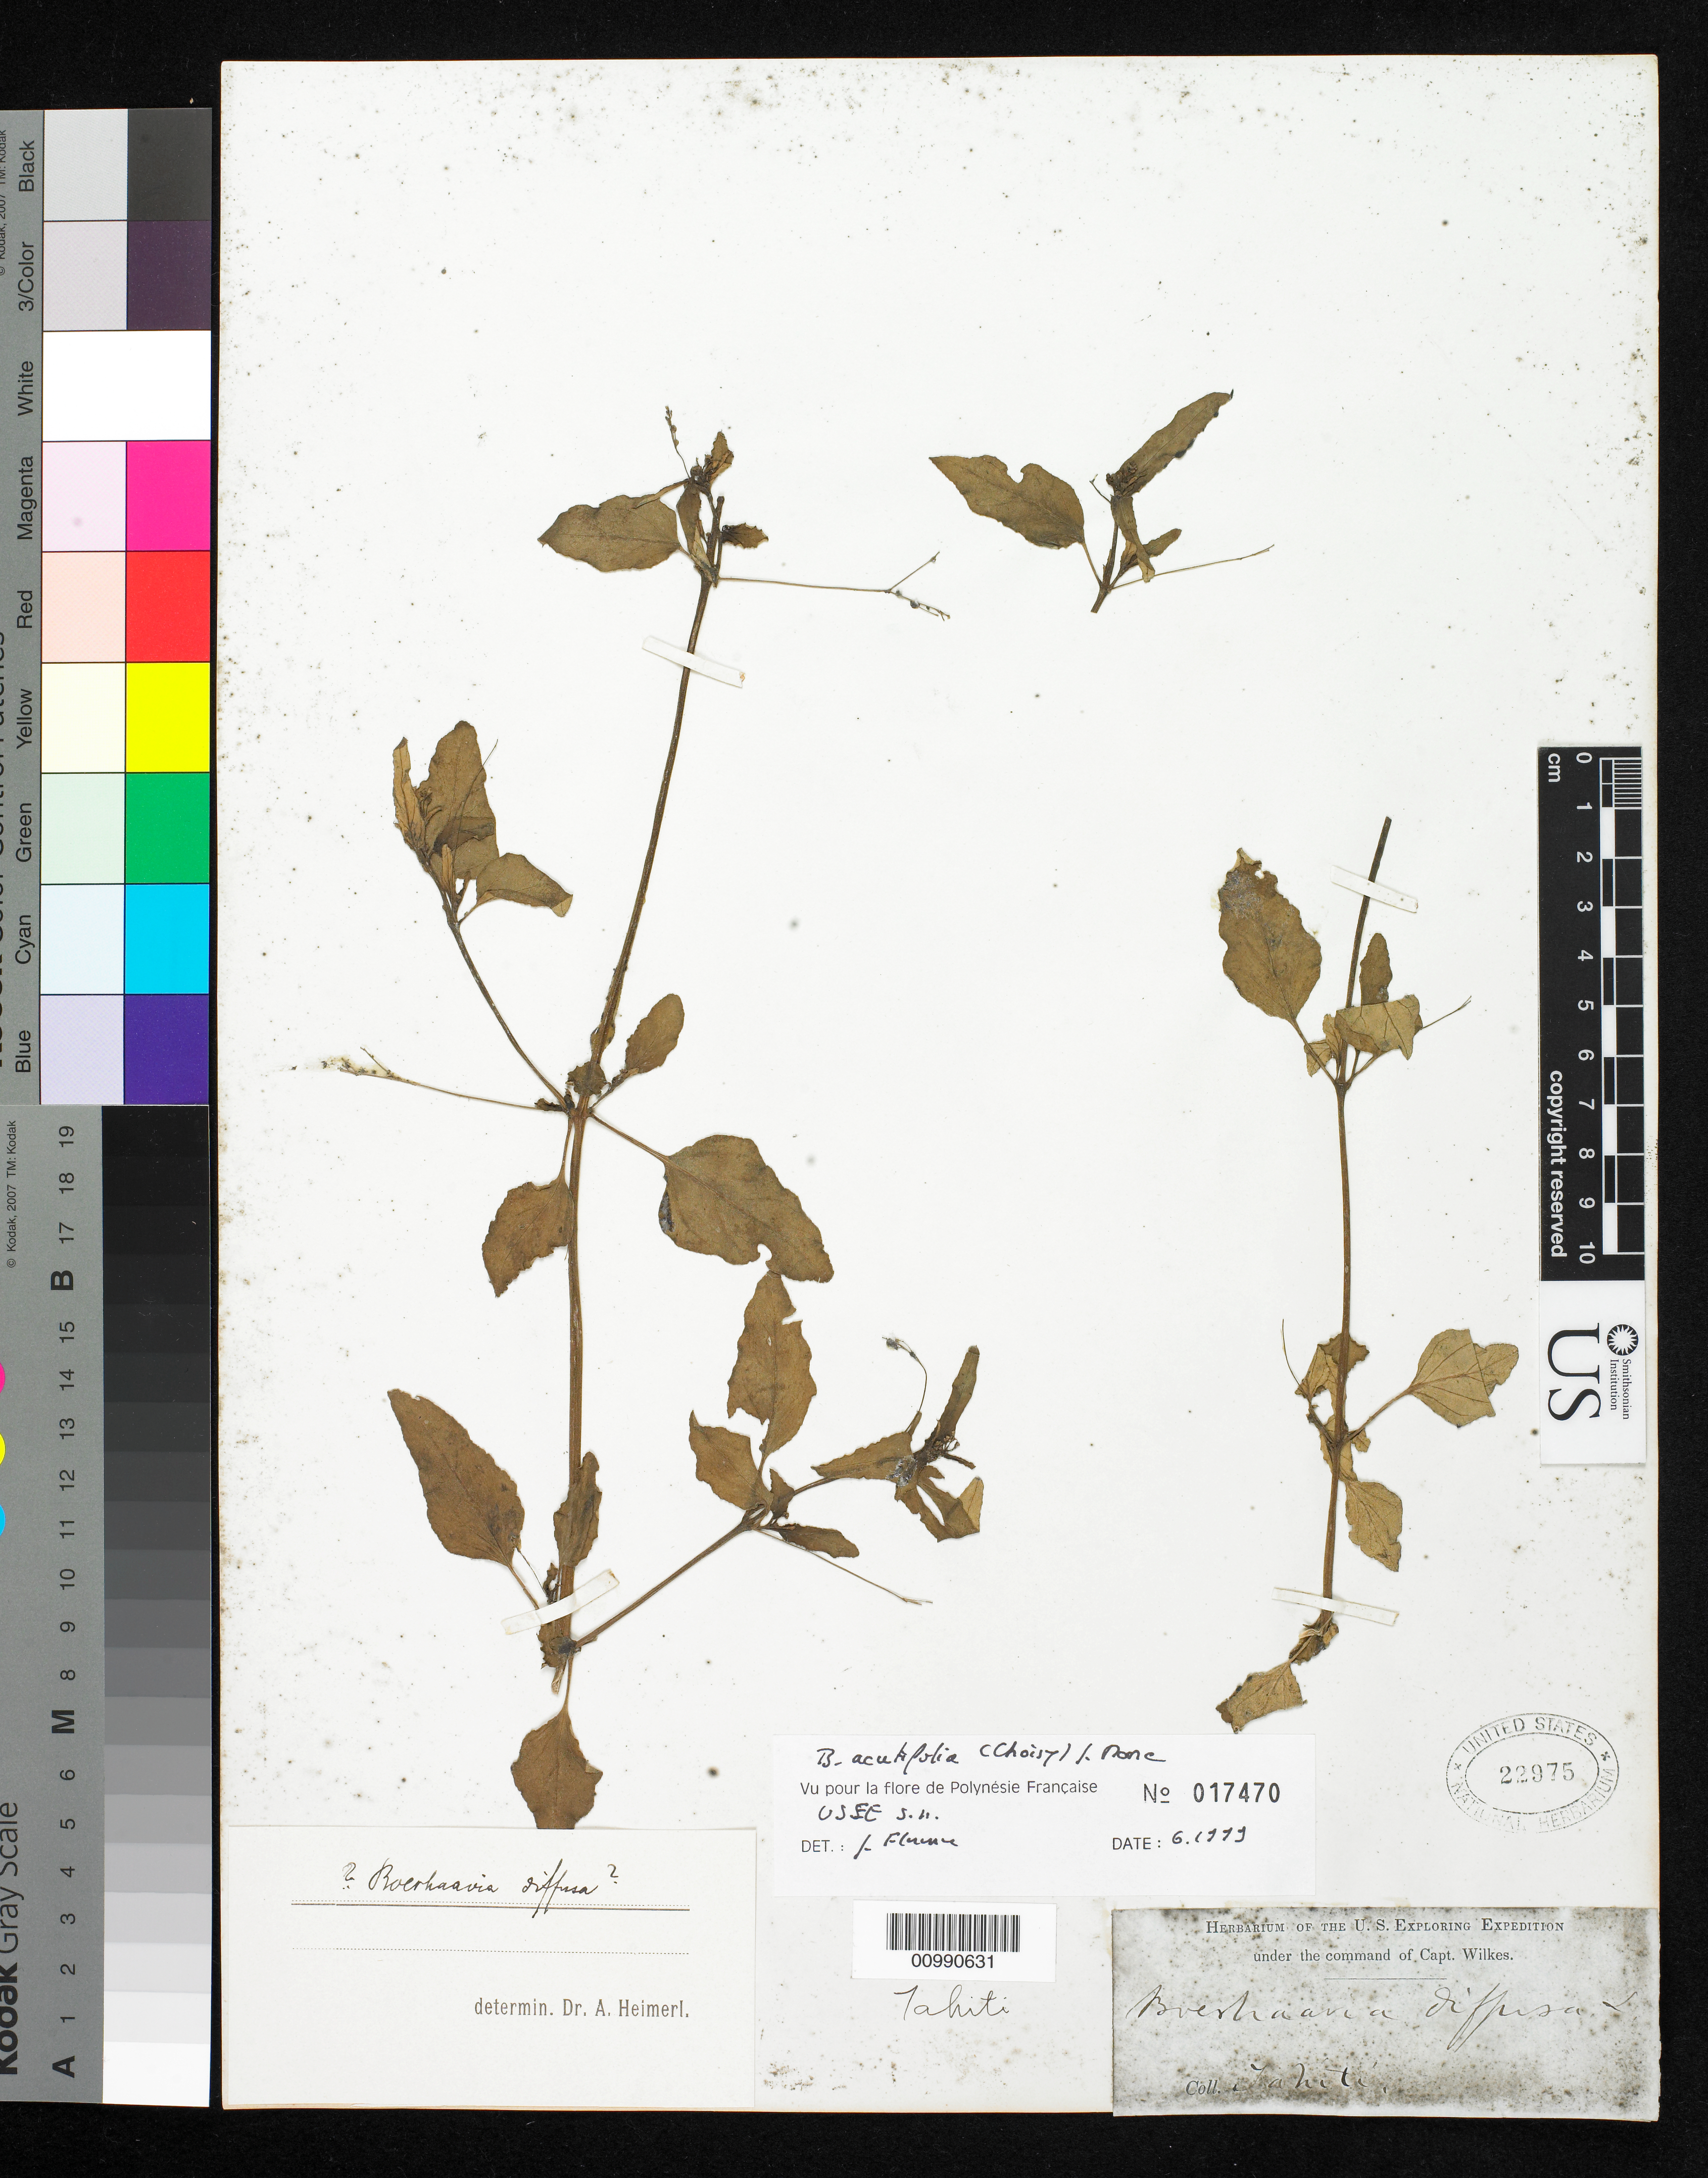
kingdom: Plantae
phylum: Tracheophyta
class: Magnoliopsida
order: Caryophyllales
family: Nyctaginaceae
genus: Boerhavia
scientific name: Boerhavia acutifolia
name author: (Choisy) J.W. Moore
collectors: Wilkes Explor. Exped.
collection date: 1838/1842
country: French Polynesia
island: Tahiti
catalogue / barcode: US 22975